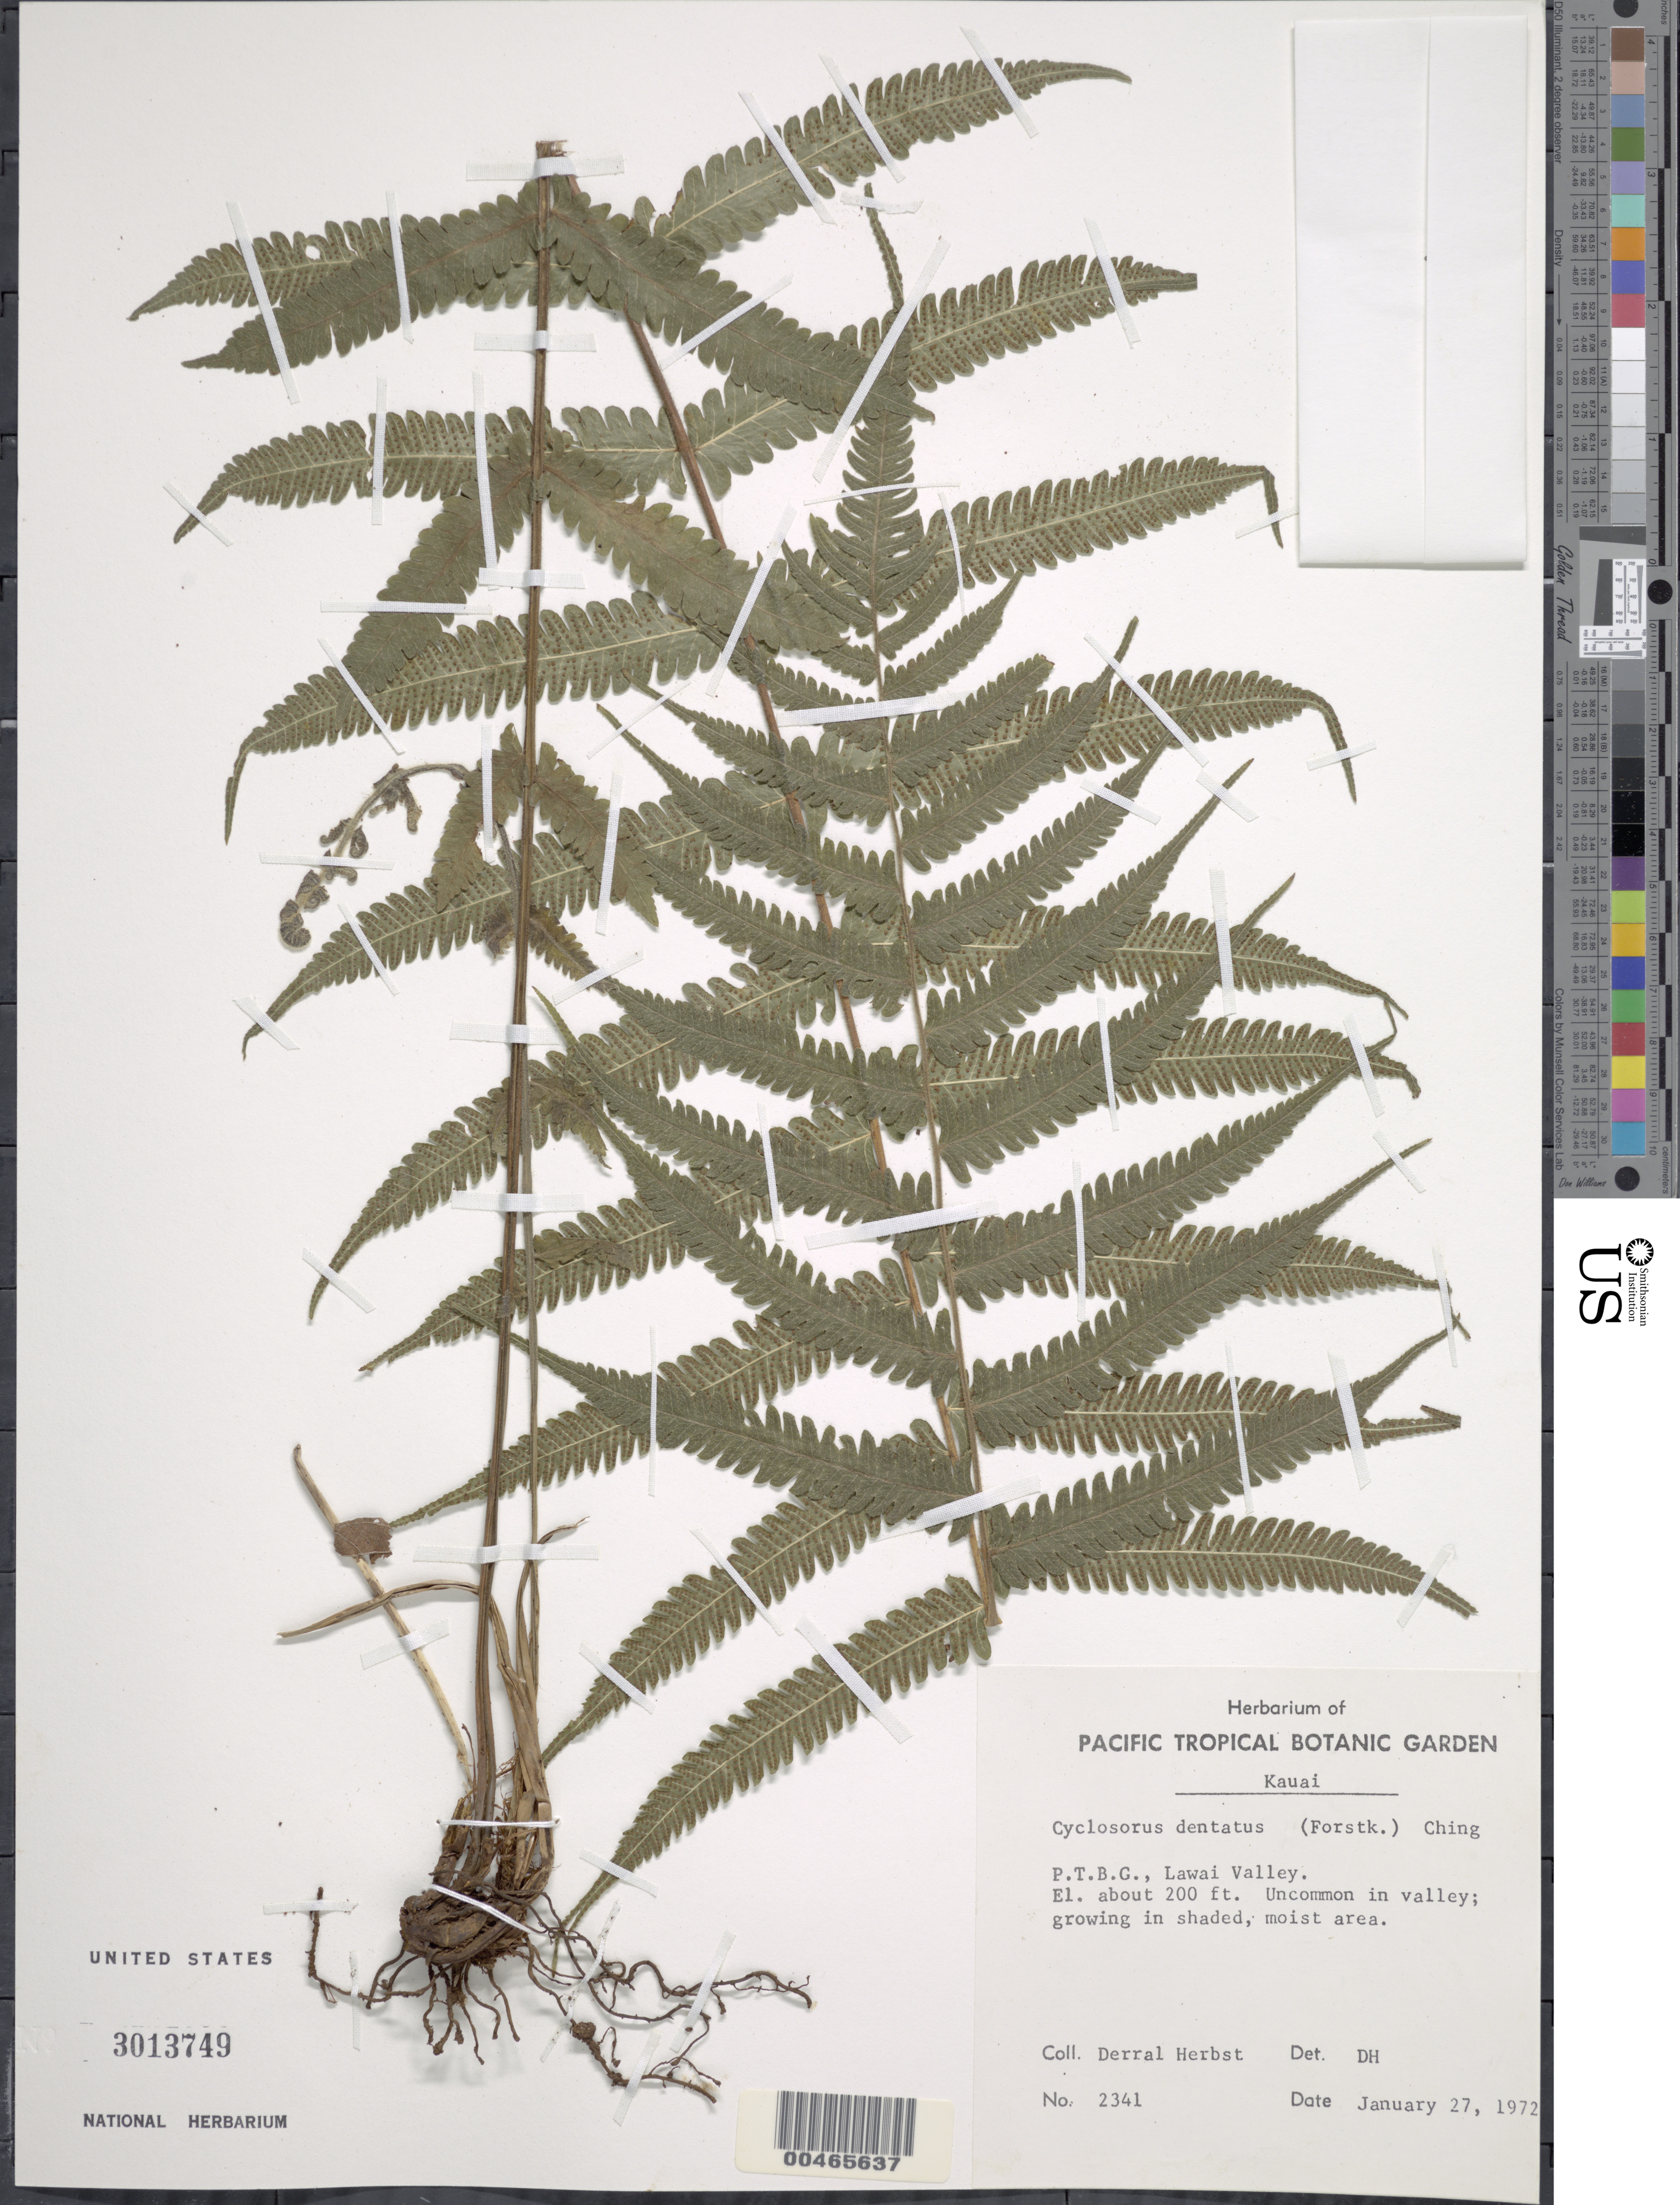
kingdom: Plantae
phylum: Tracheophyta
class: Polypodiopsida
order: Polypodiales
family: Thelypteridaceae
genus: Christella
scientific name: Christella dentata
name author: (Forssk.) Brownsey & Jermy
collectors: D. R. Herbst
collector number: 2341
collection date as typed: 27 Jan 1972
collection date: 1972-01-27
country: United States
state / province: Hawaii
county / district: Kauai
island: Kaua'i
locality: P.T.B.G., Lawai Valley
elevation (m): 61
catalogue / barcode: US 3013749